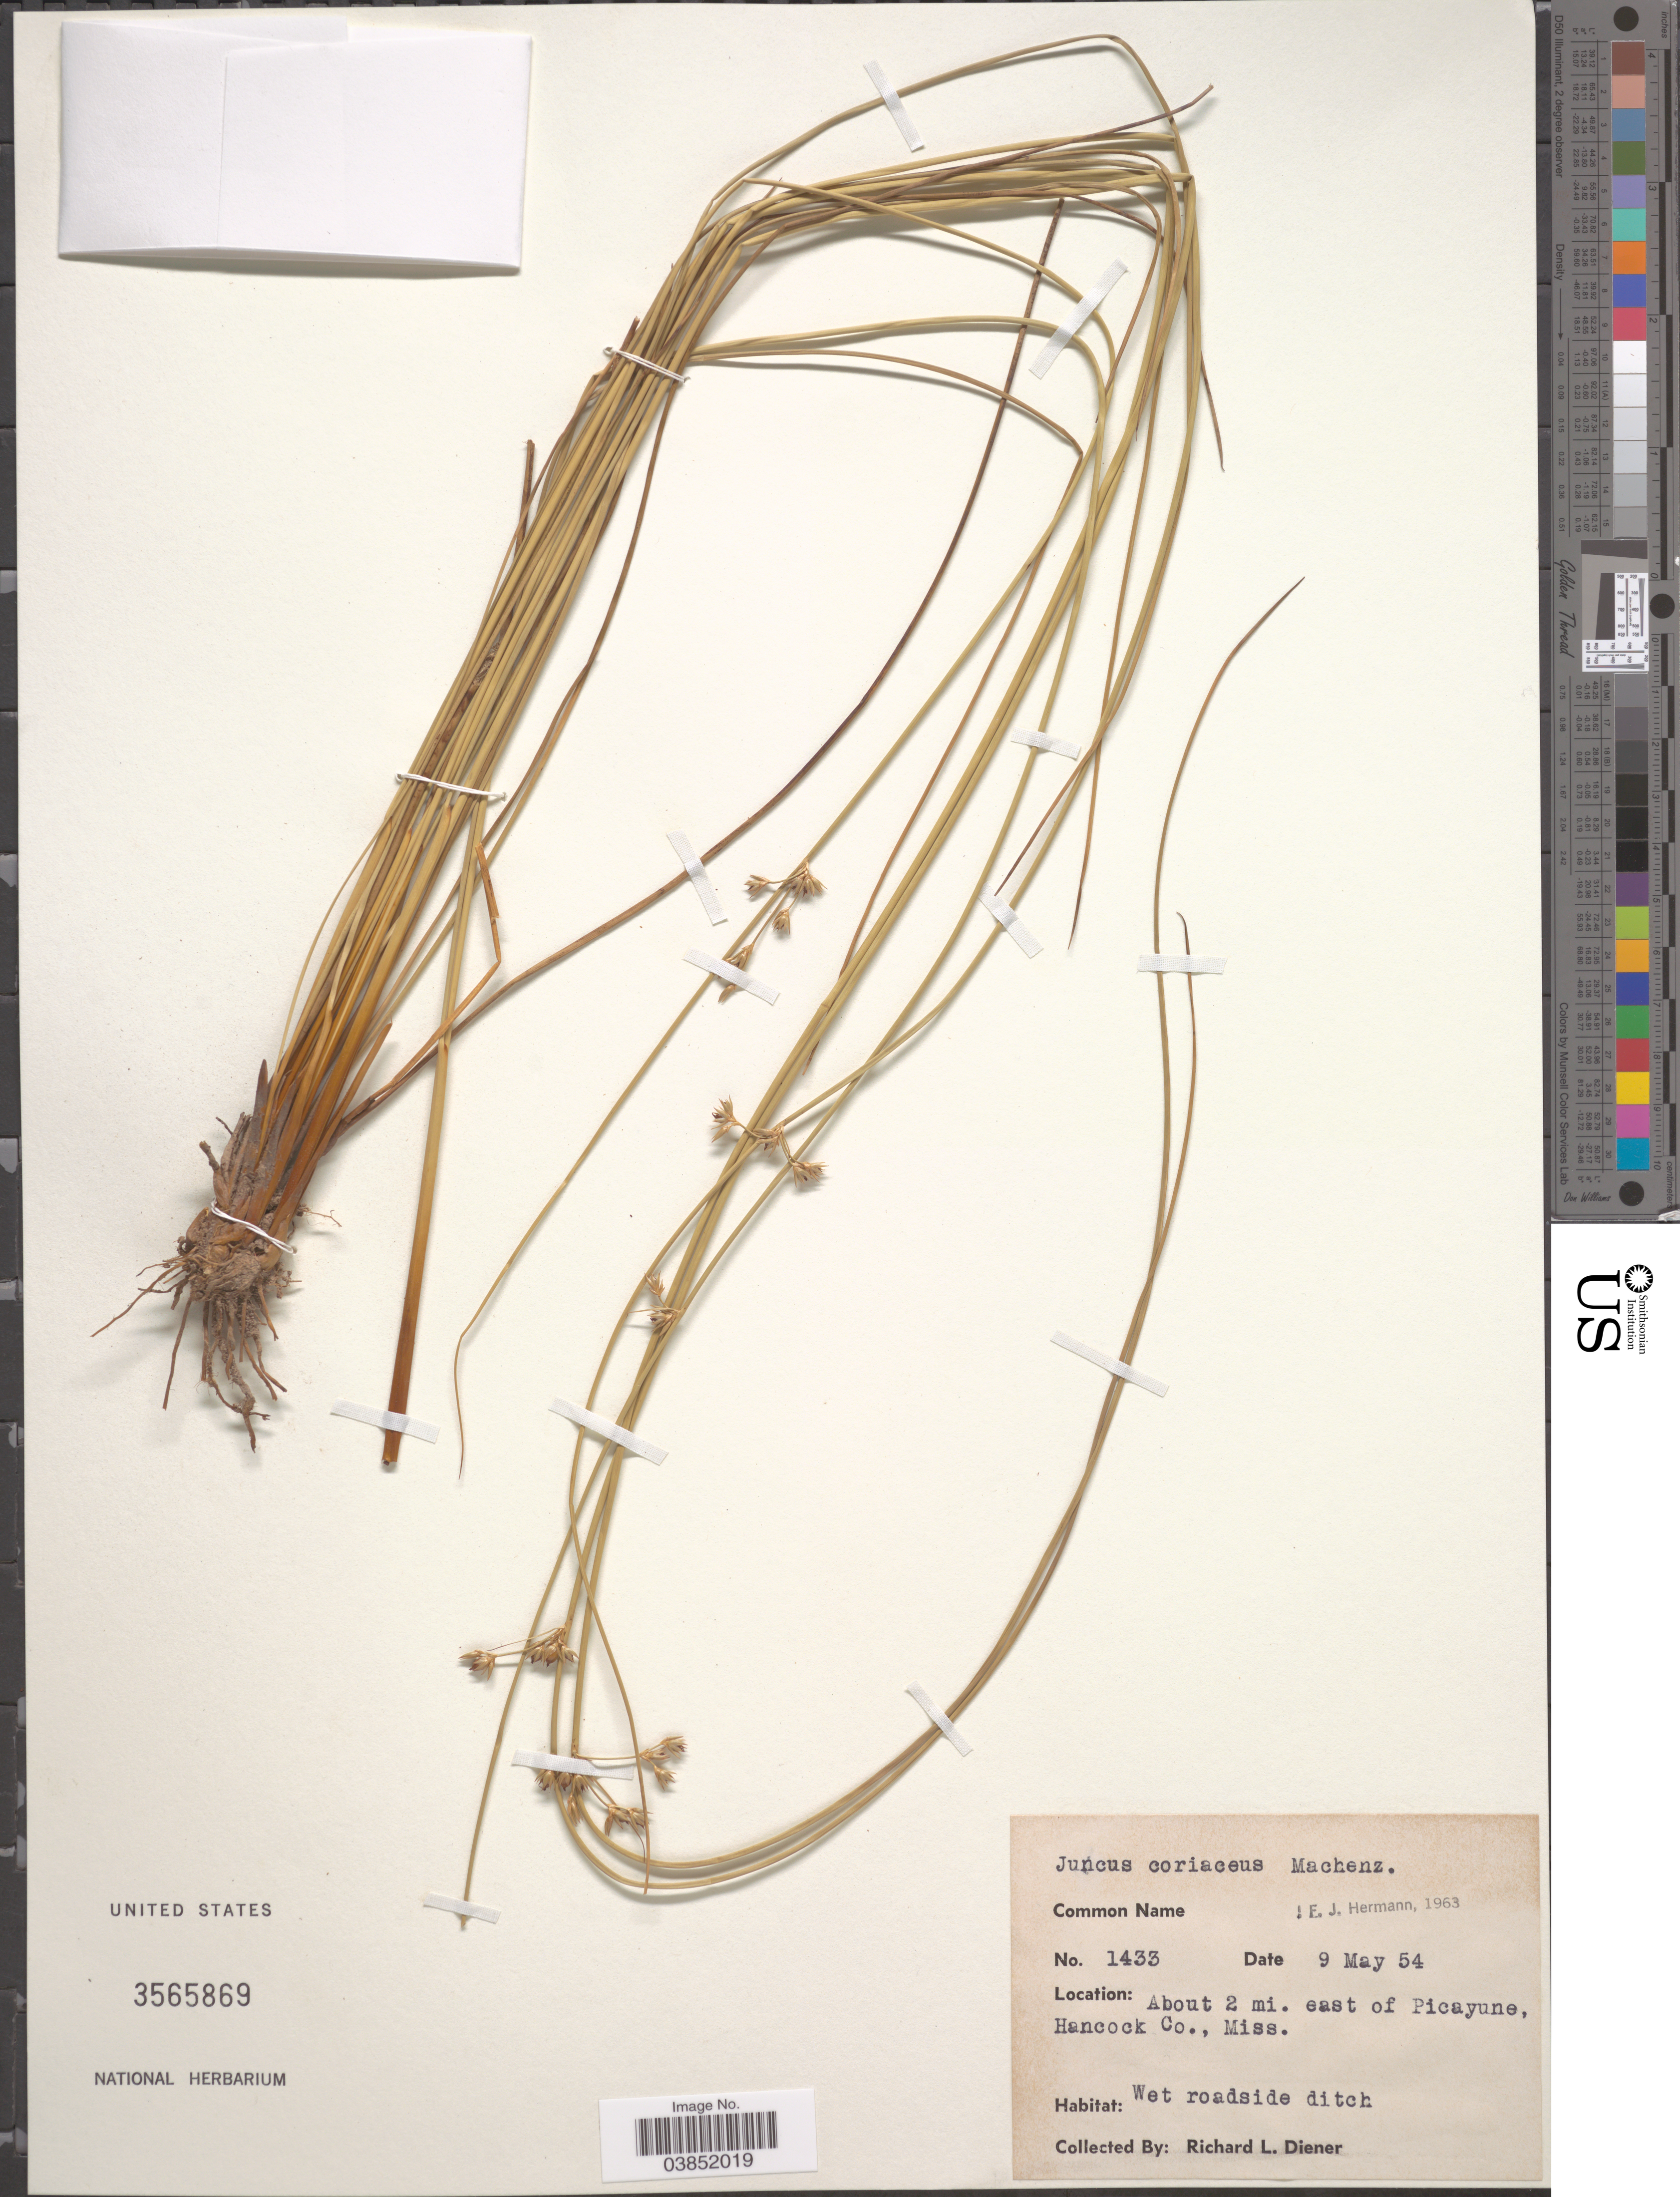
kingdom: Plantae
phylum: Tracheophyta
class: Liliopsida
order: Poales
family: Juncaceae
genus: Juncus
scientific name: Juncus coriaceus Mack.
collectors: R. Diener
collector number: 1433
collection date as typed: Transcribed d/m/y: 9/5/54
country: United States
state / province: Mississippi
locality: About 2 mi. east of Picayune, Hancock Co.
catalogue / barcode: US 3565869